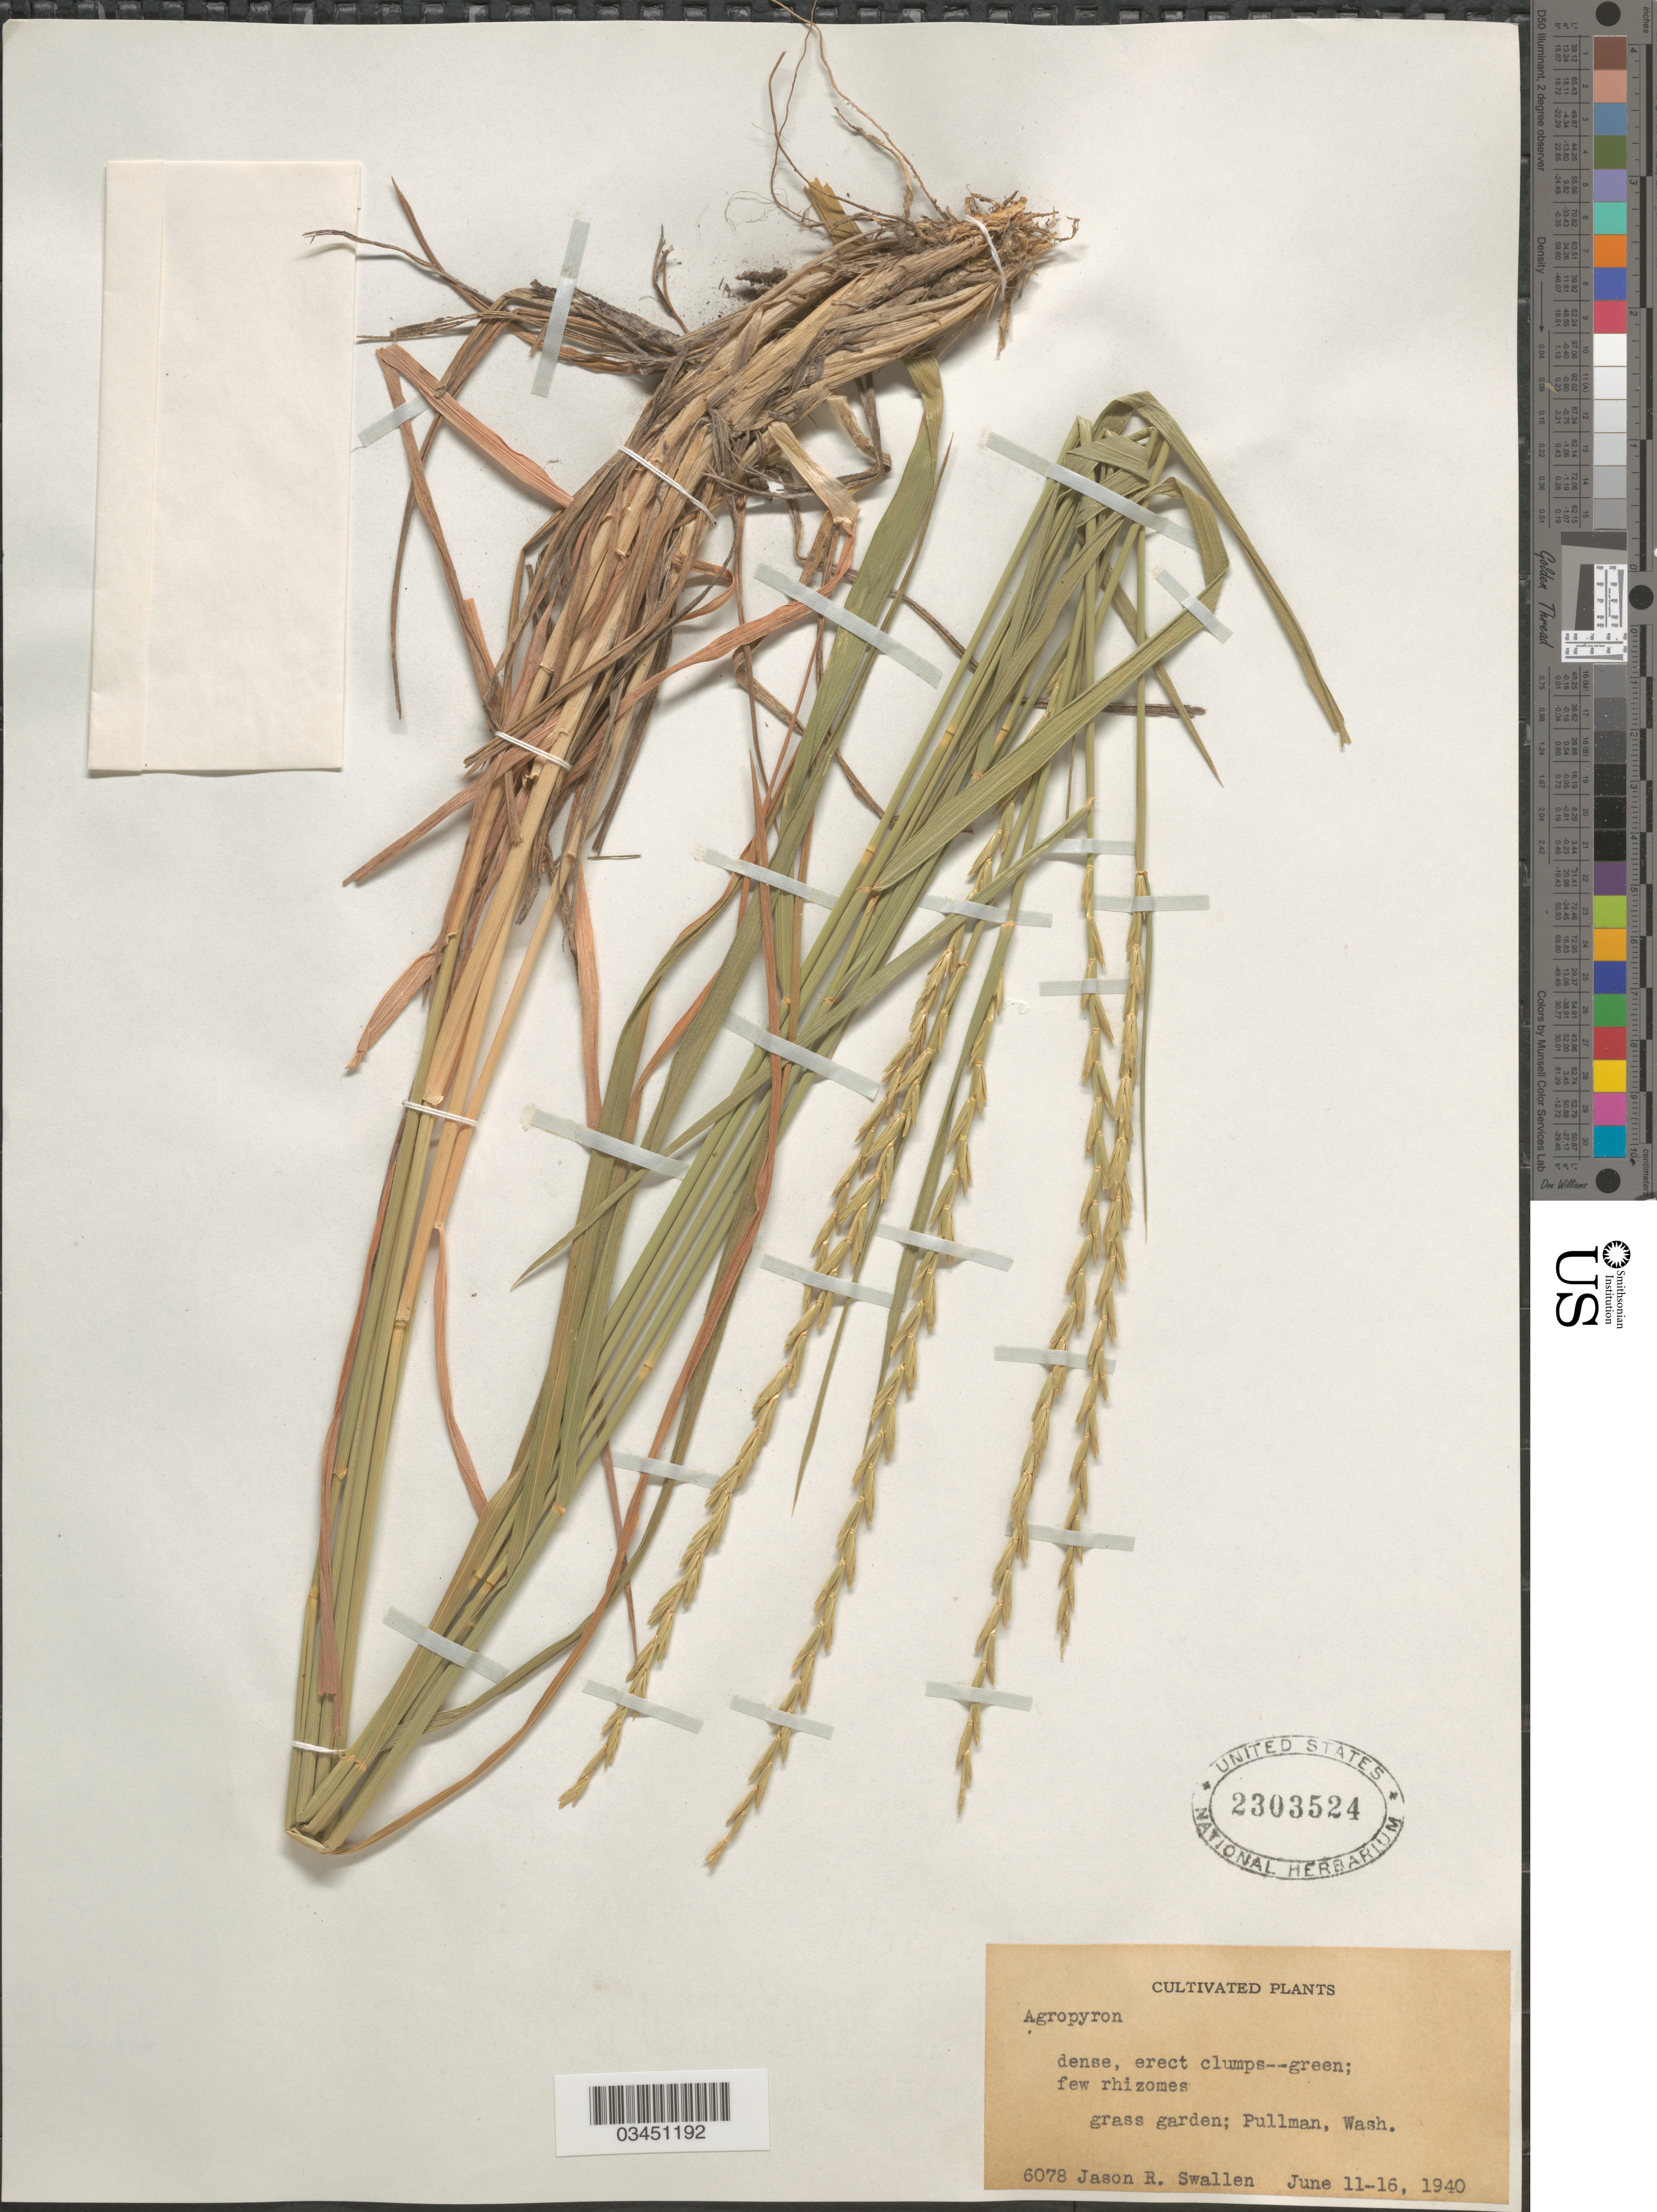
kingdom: Plantae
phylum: Tracheophyta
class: Liliopsida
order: Poales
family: Poaceae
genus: Elymus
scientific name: Elymus sp.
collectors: J. R. Swallen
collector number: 6078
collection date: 1940-06-11/1940-06-16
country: United States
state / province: Washington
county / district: Whitman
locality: Grass garden. Pullman.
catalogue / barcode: US 2303524